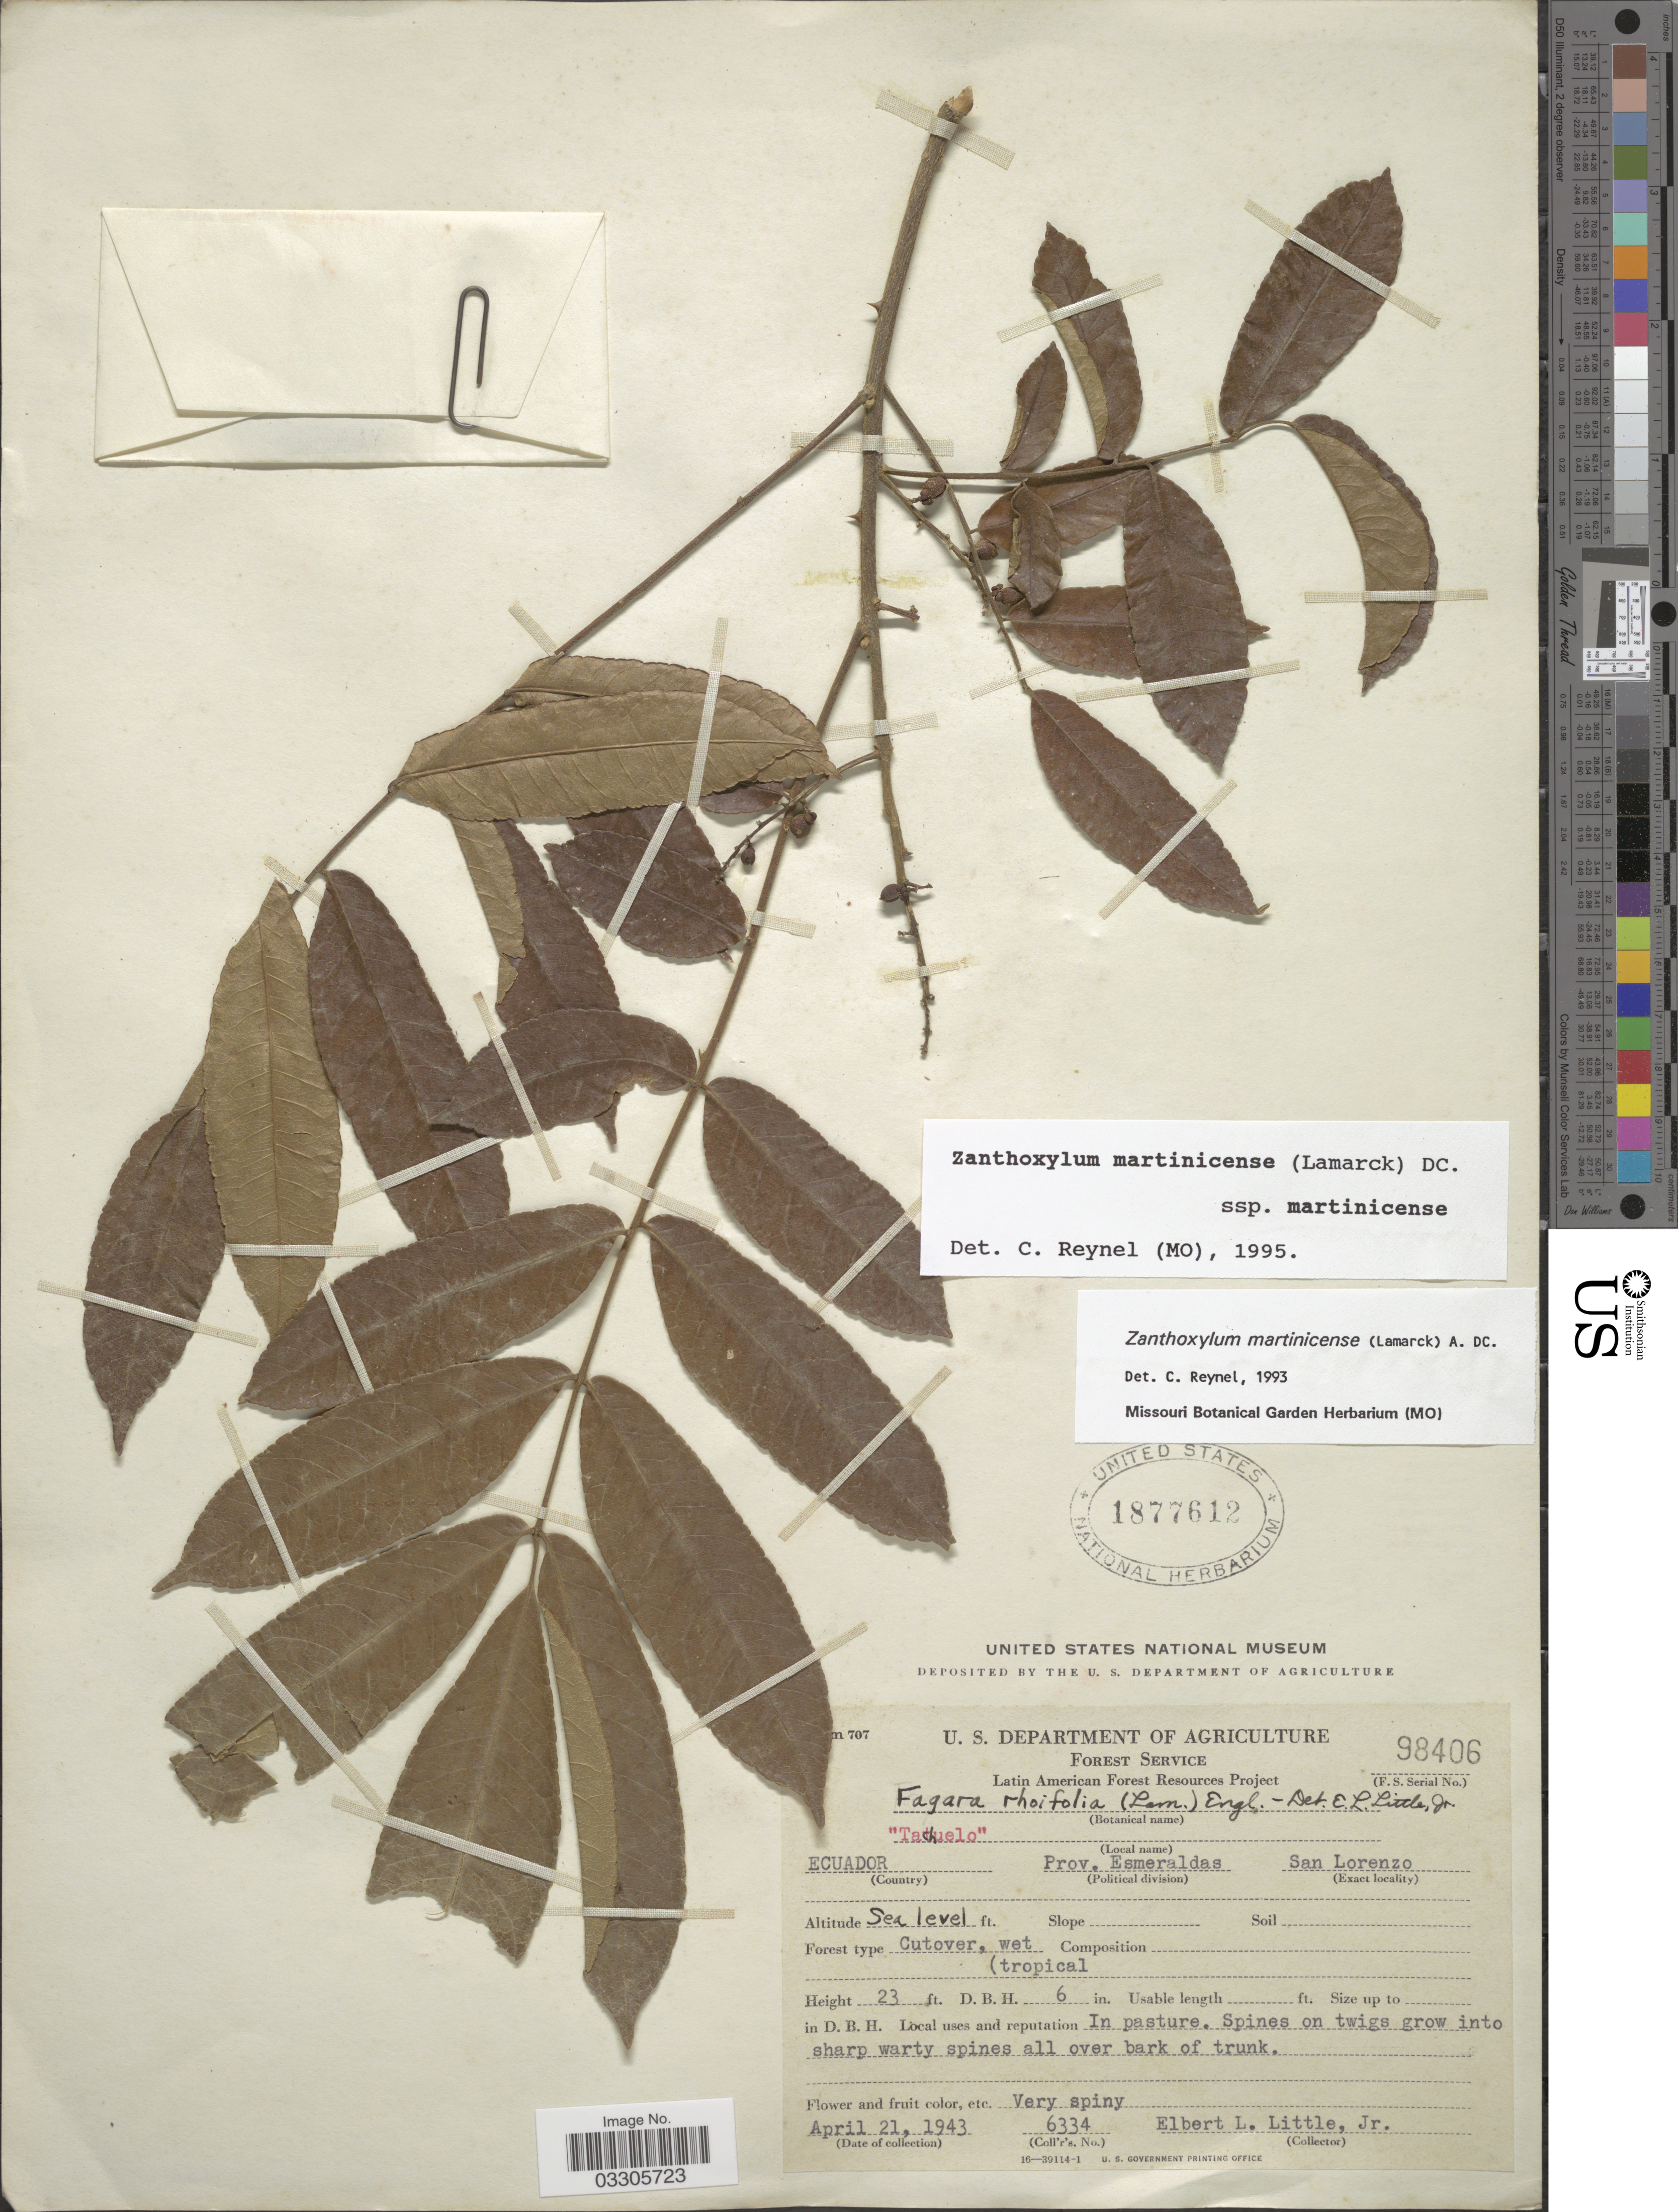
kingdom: Plantae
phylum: Tracheophyta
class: Magnoliopsida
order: Sapindales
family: Rutaceae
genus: Zanthoxylum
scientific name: Zanthoxylum martinicense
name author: (Lam.) DC.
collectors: E. L. Little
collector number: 6334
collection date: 1943-04-21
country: Ecuador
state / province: Esmeraldas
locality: San Lorenzo.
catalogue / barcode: US 1877612